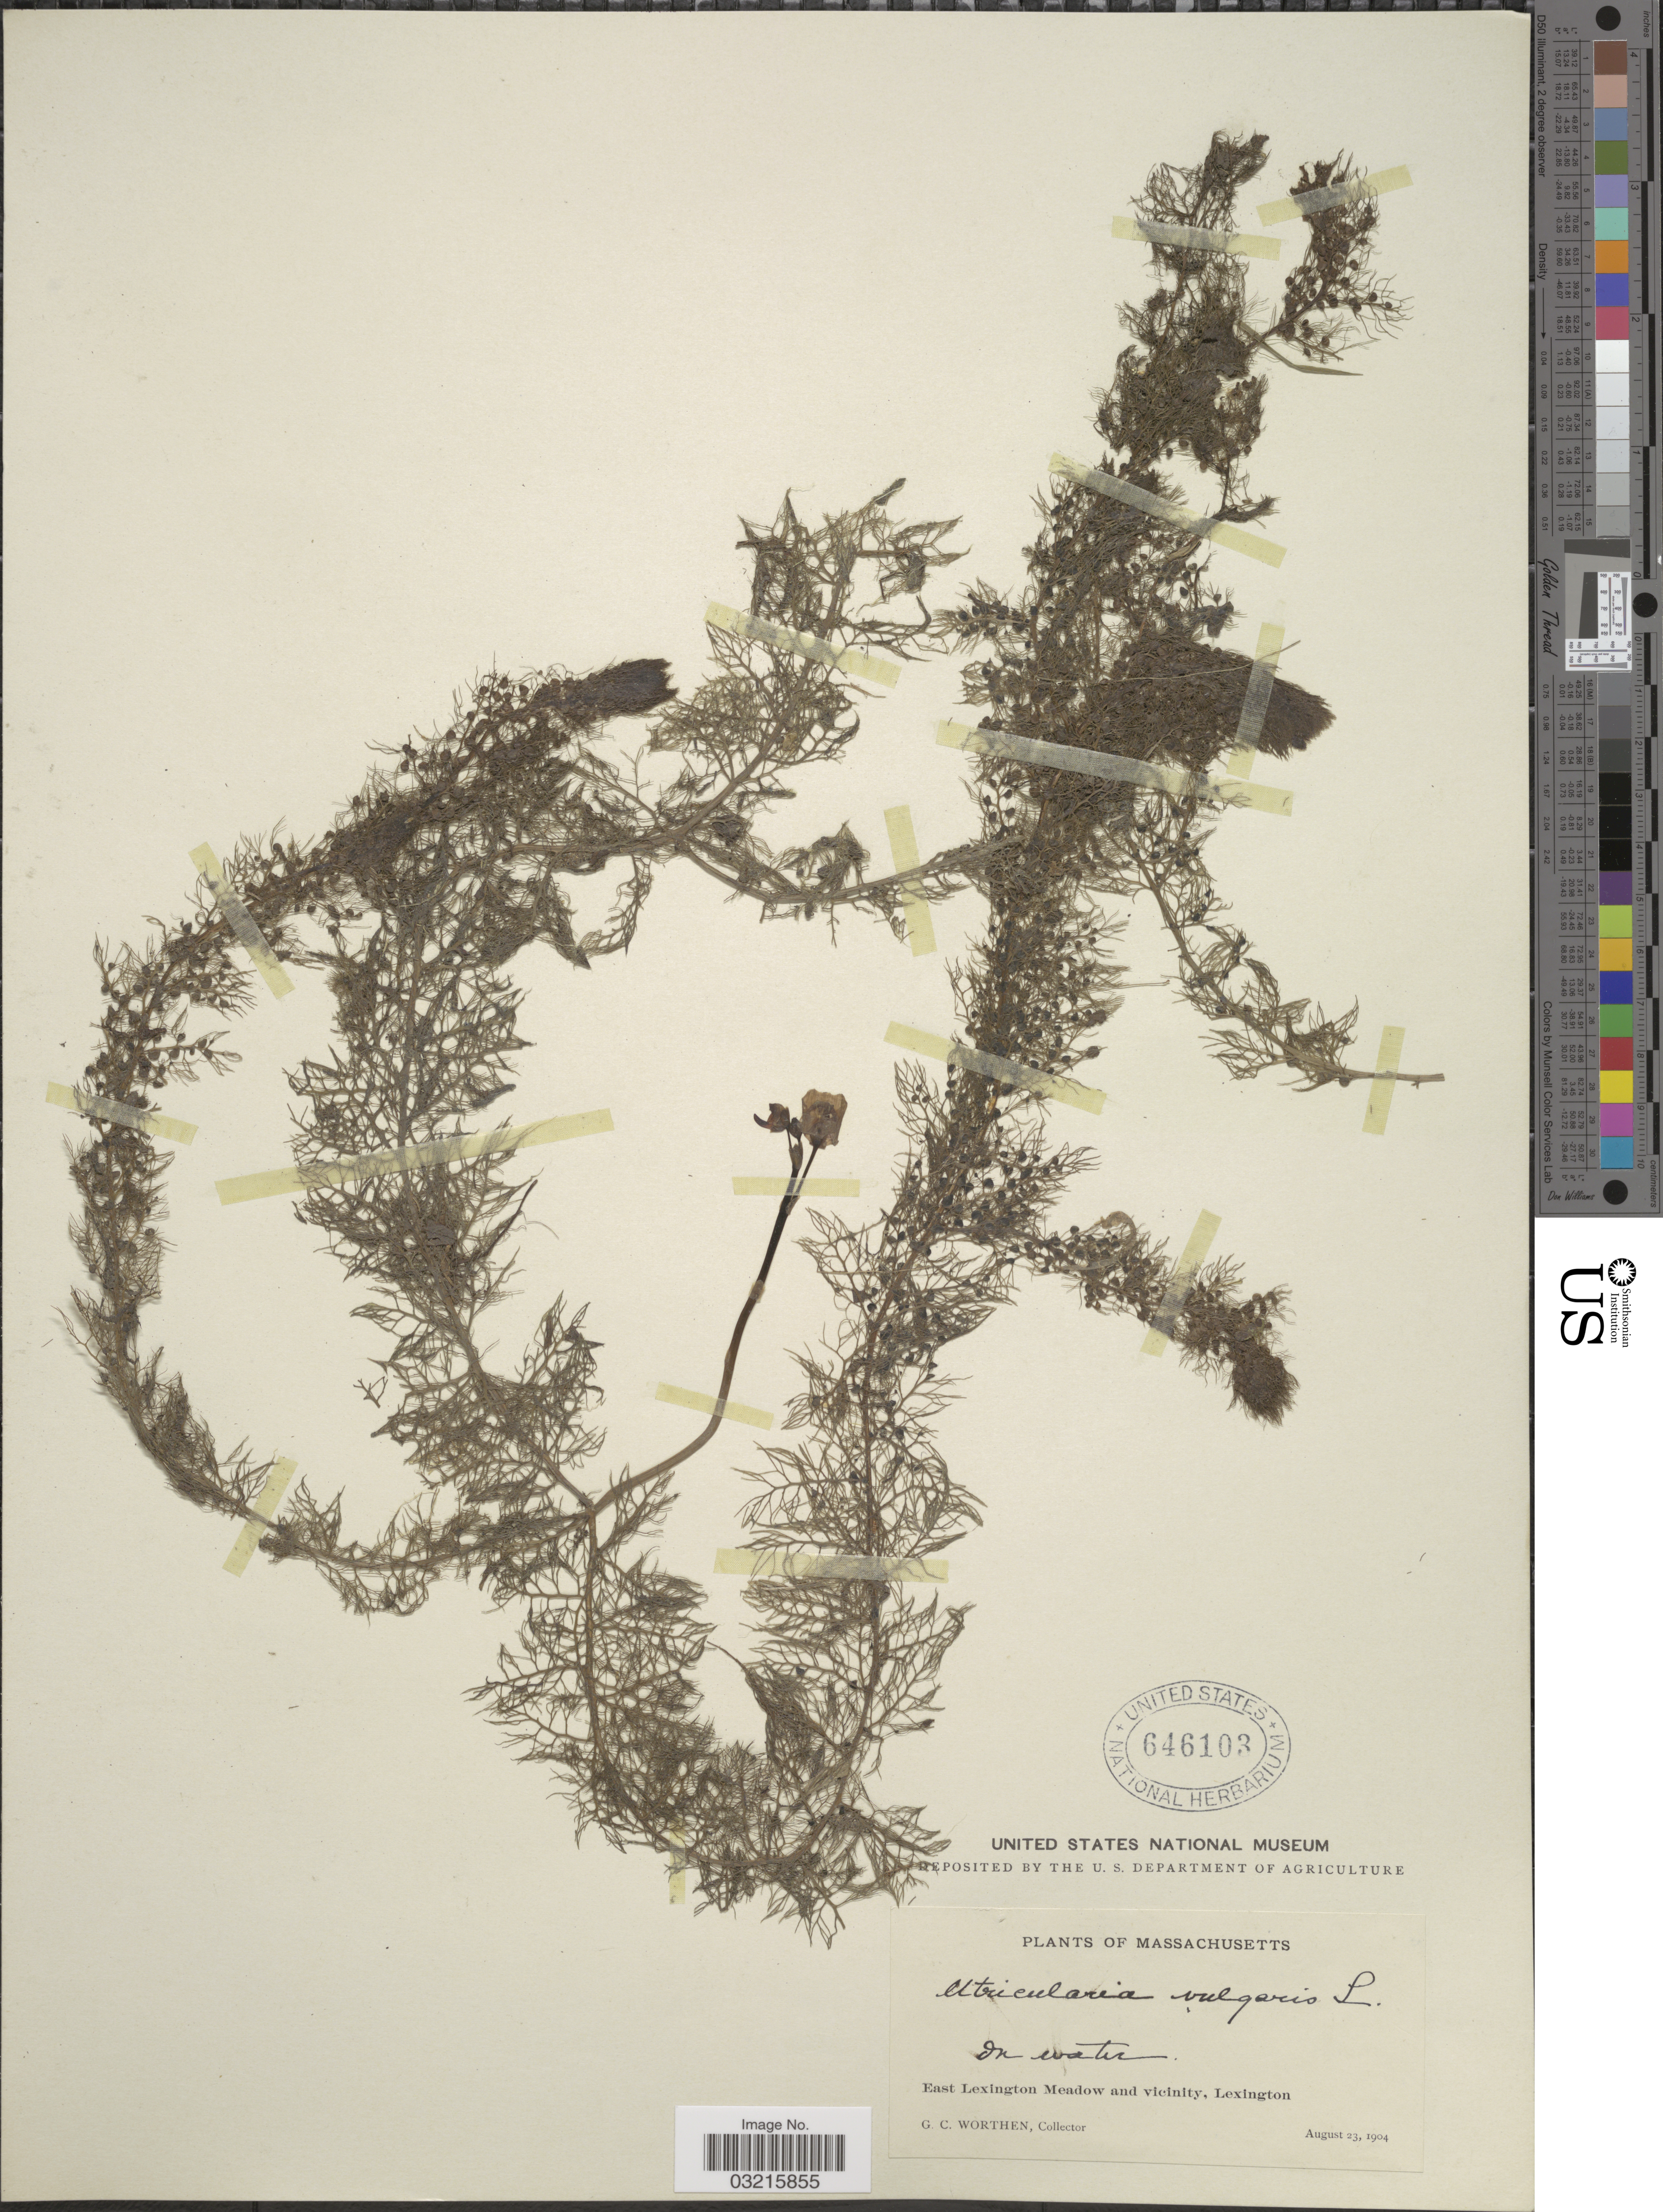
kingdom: Plantae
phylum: Tracheophyta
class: Magnoliopsida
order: Lamiales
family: Lentibulariaceae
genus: Utricularia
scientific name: Utricularia vulgaris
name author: L.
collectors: G. Worthen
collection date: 1904-08-23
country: United States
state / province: Massachusetts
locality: East Lexington Meadow and vicinity, Lexington.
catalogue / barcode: US 646103